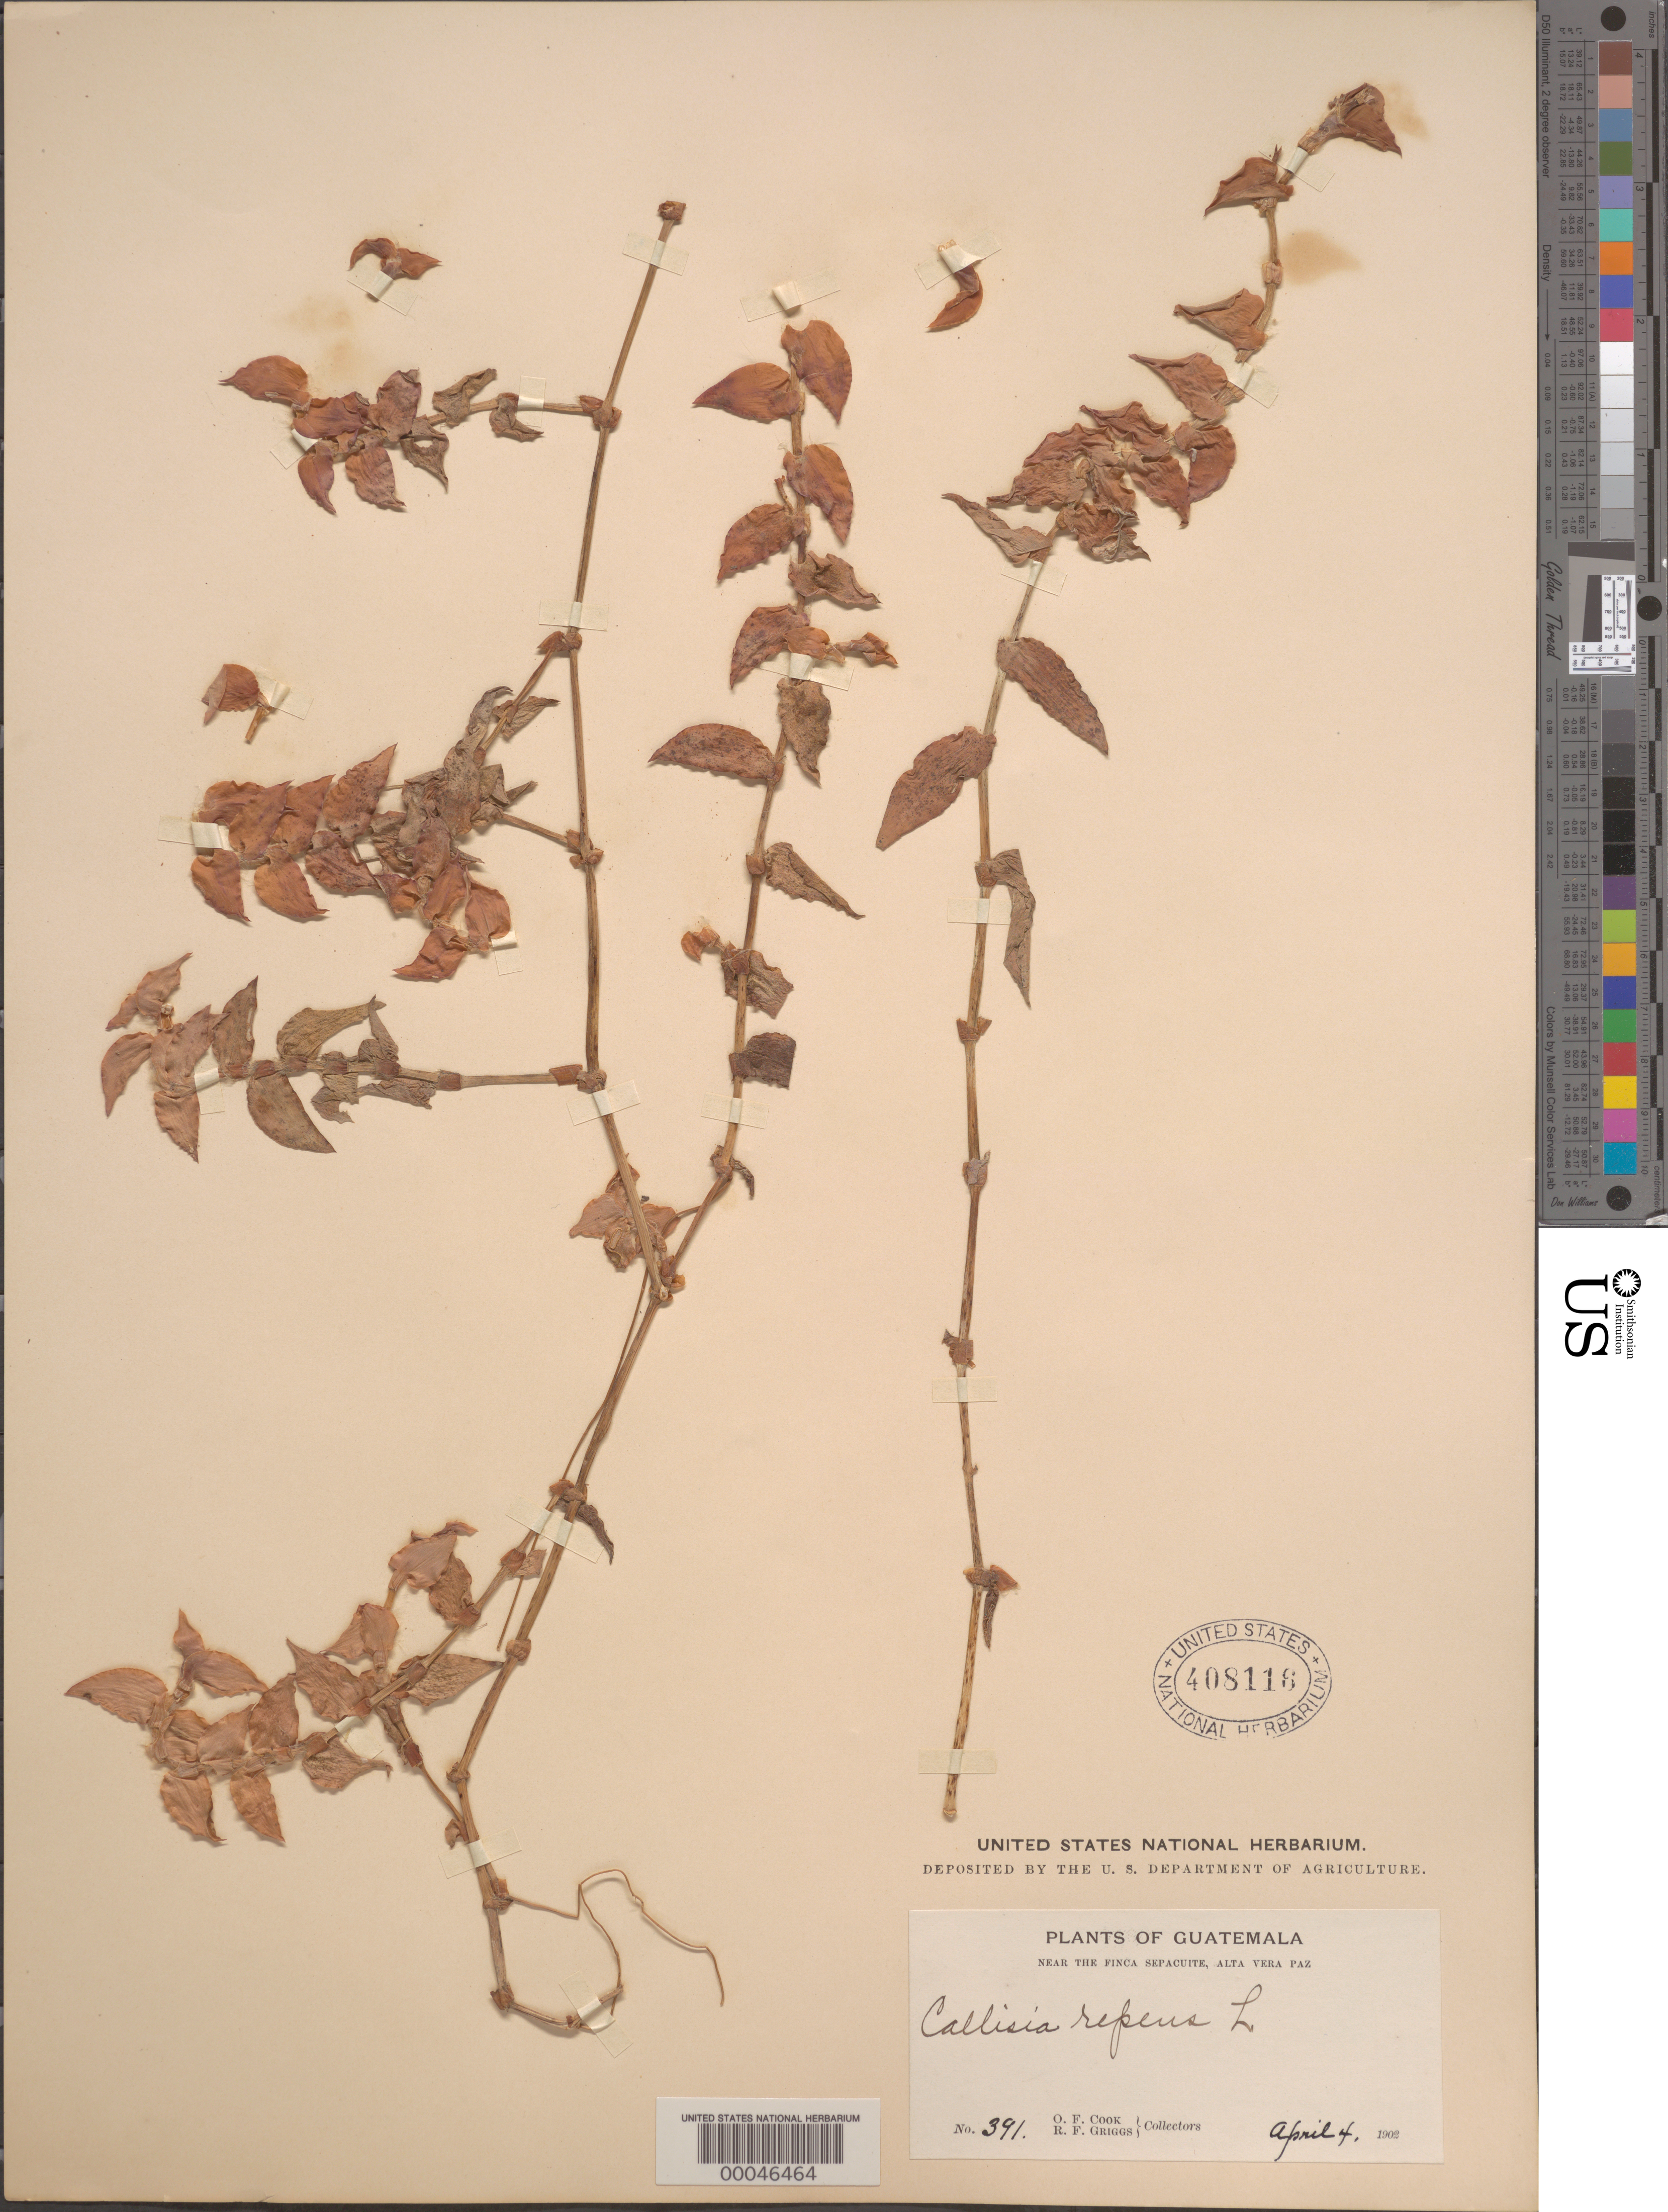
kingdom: Plantae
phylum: Tracheophyta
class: Liliopsida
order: Commelinales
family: Commelinaceae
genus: Callisia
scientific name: Callisia repens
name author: (Jacq.) L.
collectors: O. F. Cook & R. F. Griggs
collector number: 391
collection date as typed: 04 Apr 1902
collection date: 1902-04-04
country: Guatemala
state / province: Alta Verapaz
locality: Near Finca Sepacuite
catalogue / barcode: US 408116